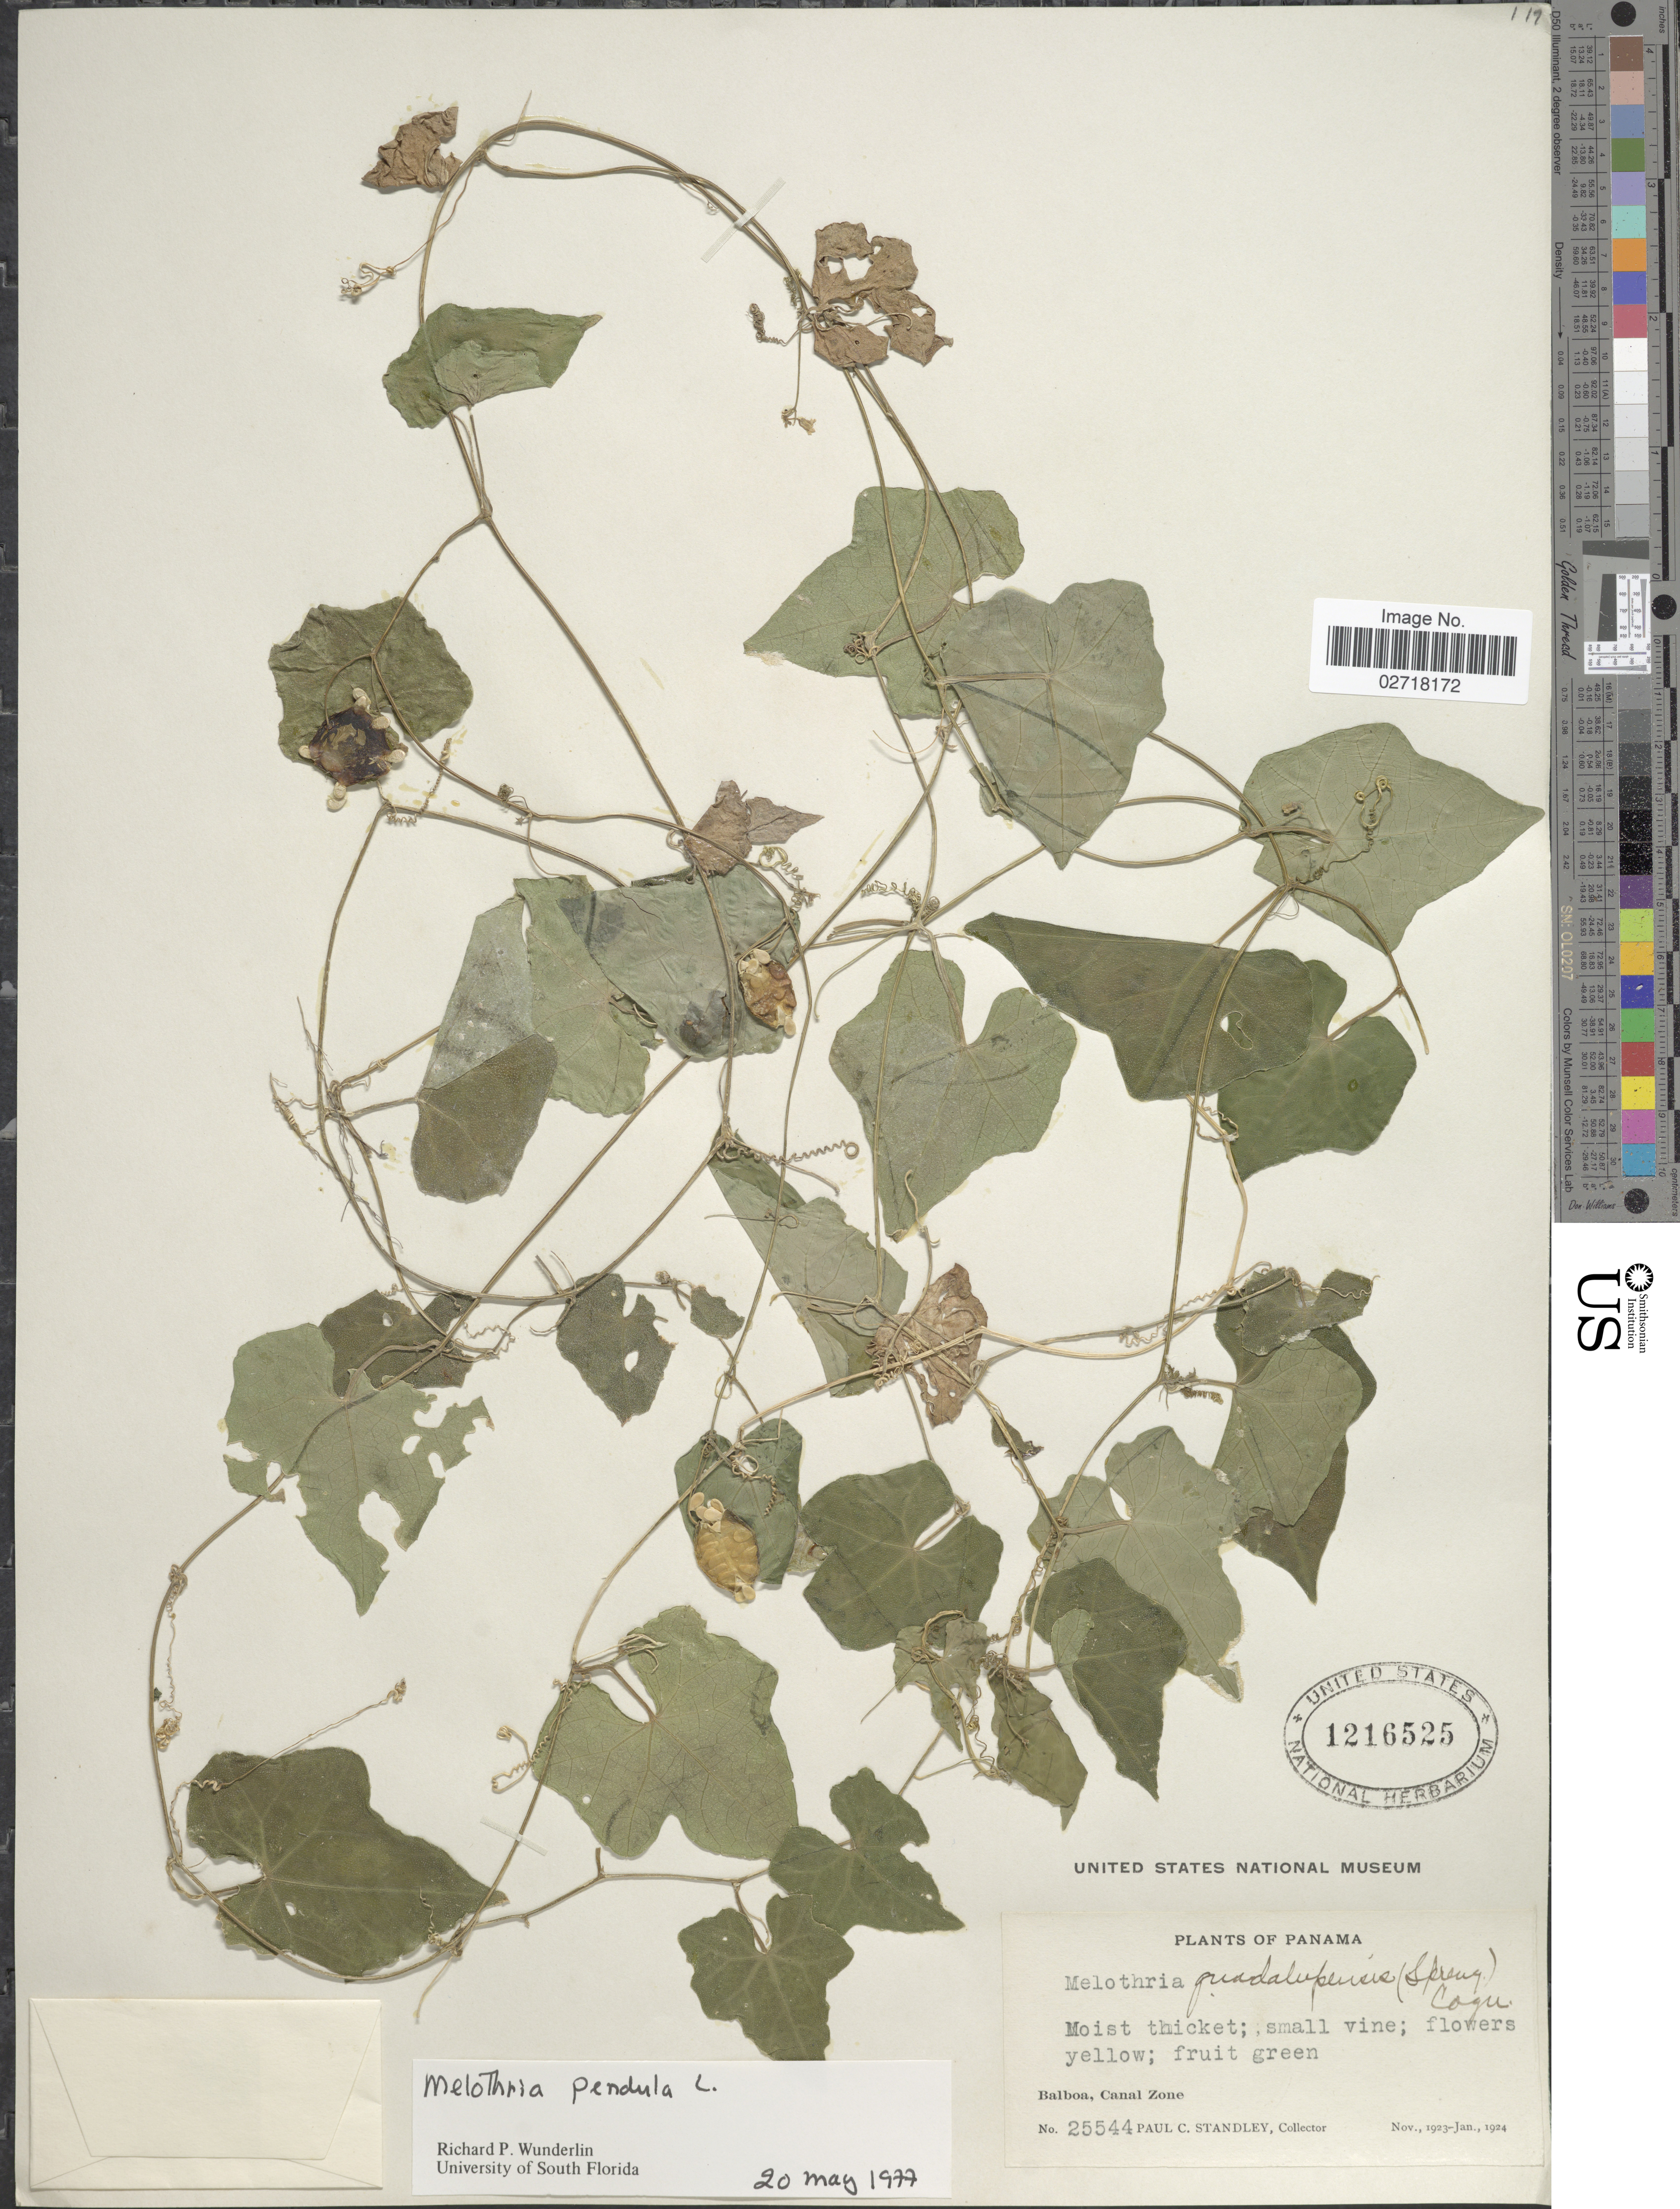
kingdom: Plantae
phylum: Tracheophyta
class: Magnoliopsida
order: Cucurbitales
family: Cucurbitaceae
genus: Melothria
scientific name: Melothria pendula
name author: L.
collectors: P. C. Standley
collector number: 25544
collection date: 1923-11/1924-01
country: Panama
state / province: Colón / Panamá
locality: Balboa, Canal Zone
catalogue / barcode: US 1216525